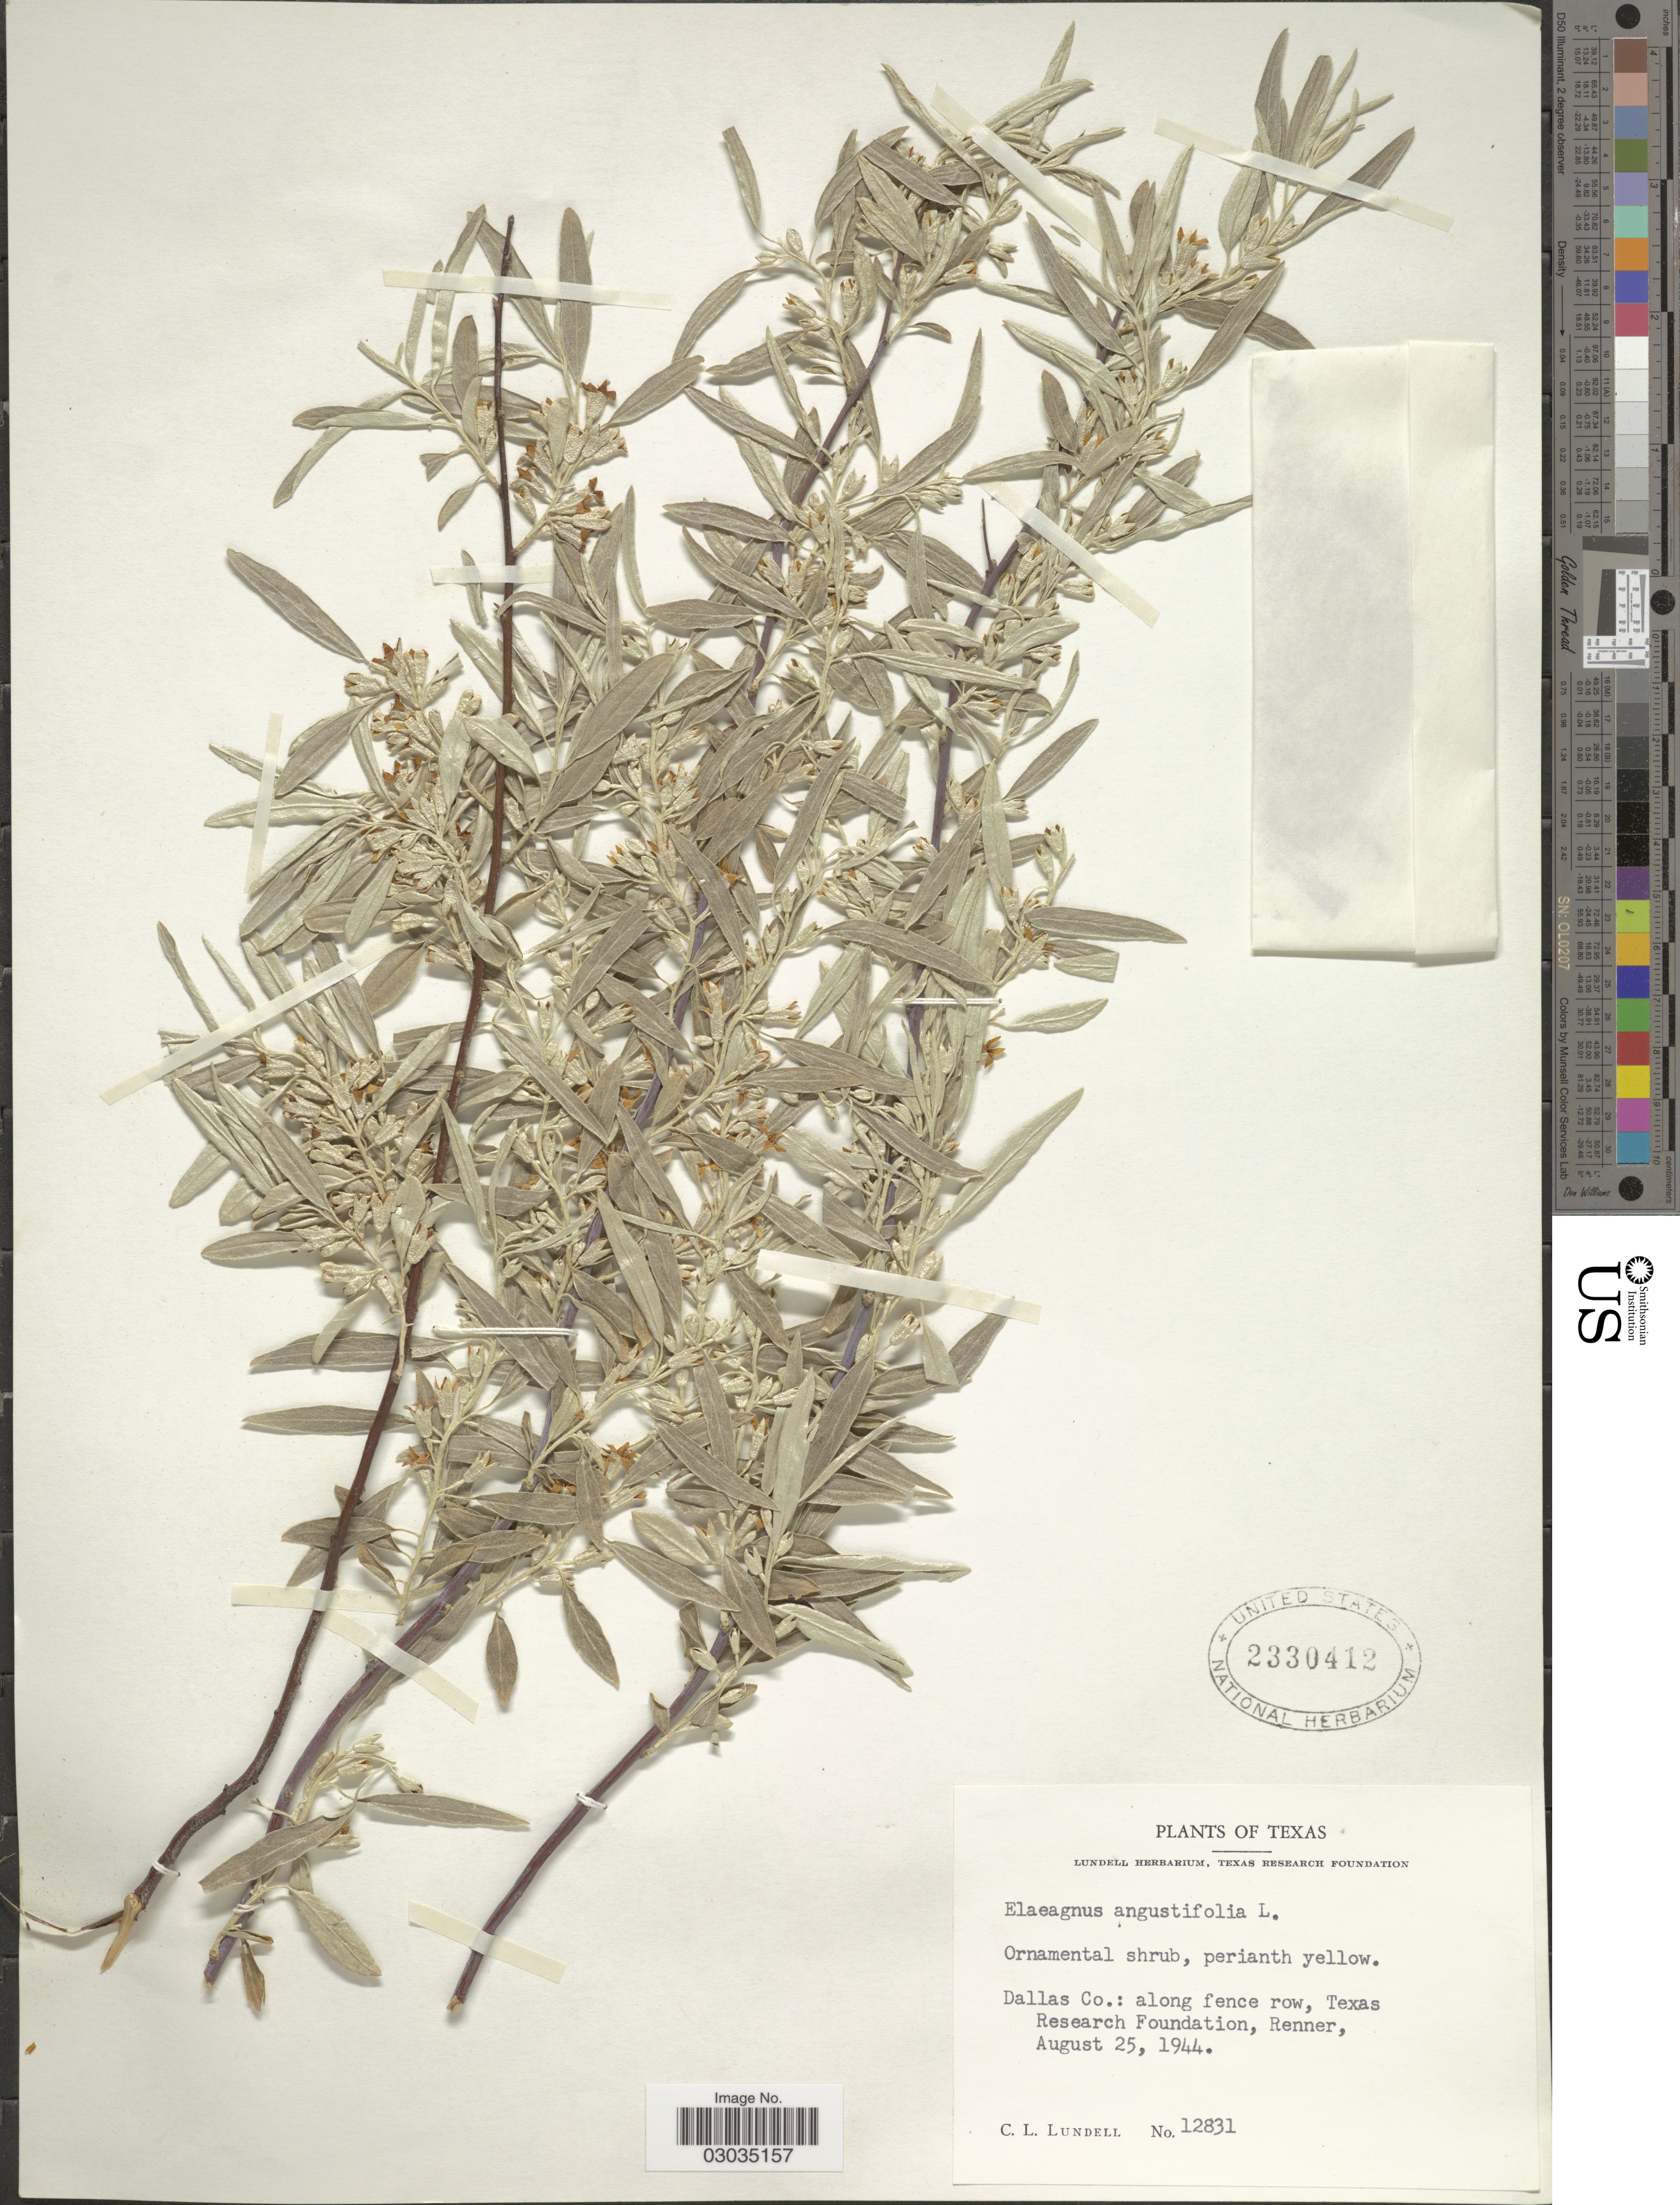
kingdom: Plantae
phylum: Tracheophyta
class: Magnoliopsida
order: Rosales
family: Elaeagnaceae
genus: Elaeagnus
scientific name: Elaeagnus angustifolia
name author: L.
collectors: C. L. Lundell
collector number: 12831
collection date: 1944-08-25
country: United States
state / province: Texas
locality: Dallas Co.: along fence row, Texas Research Foundation, Renner.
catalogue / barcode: US 2330412